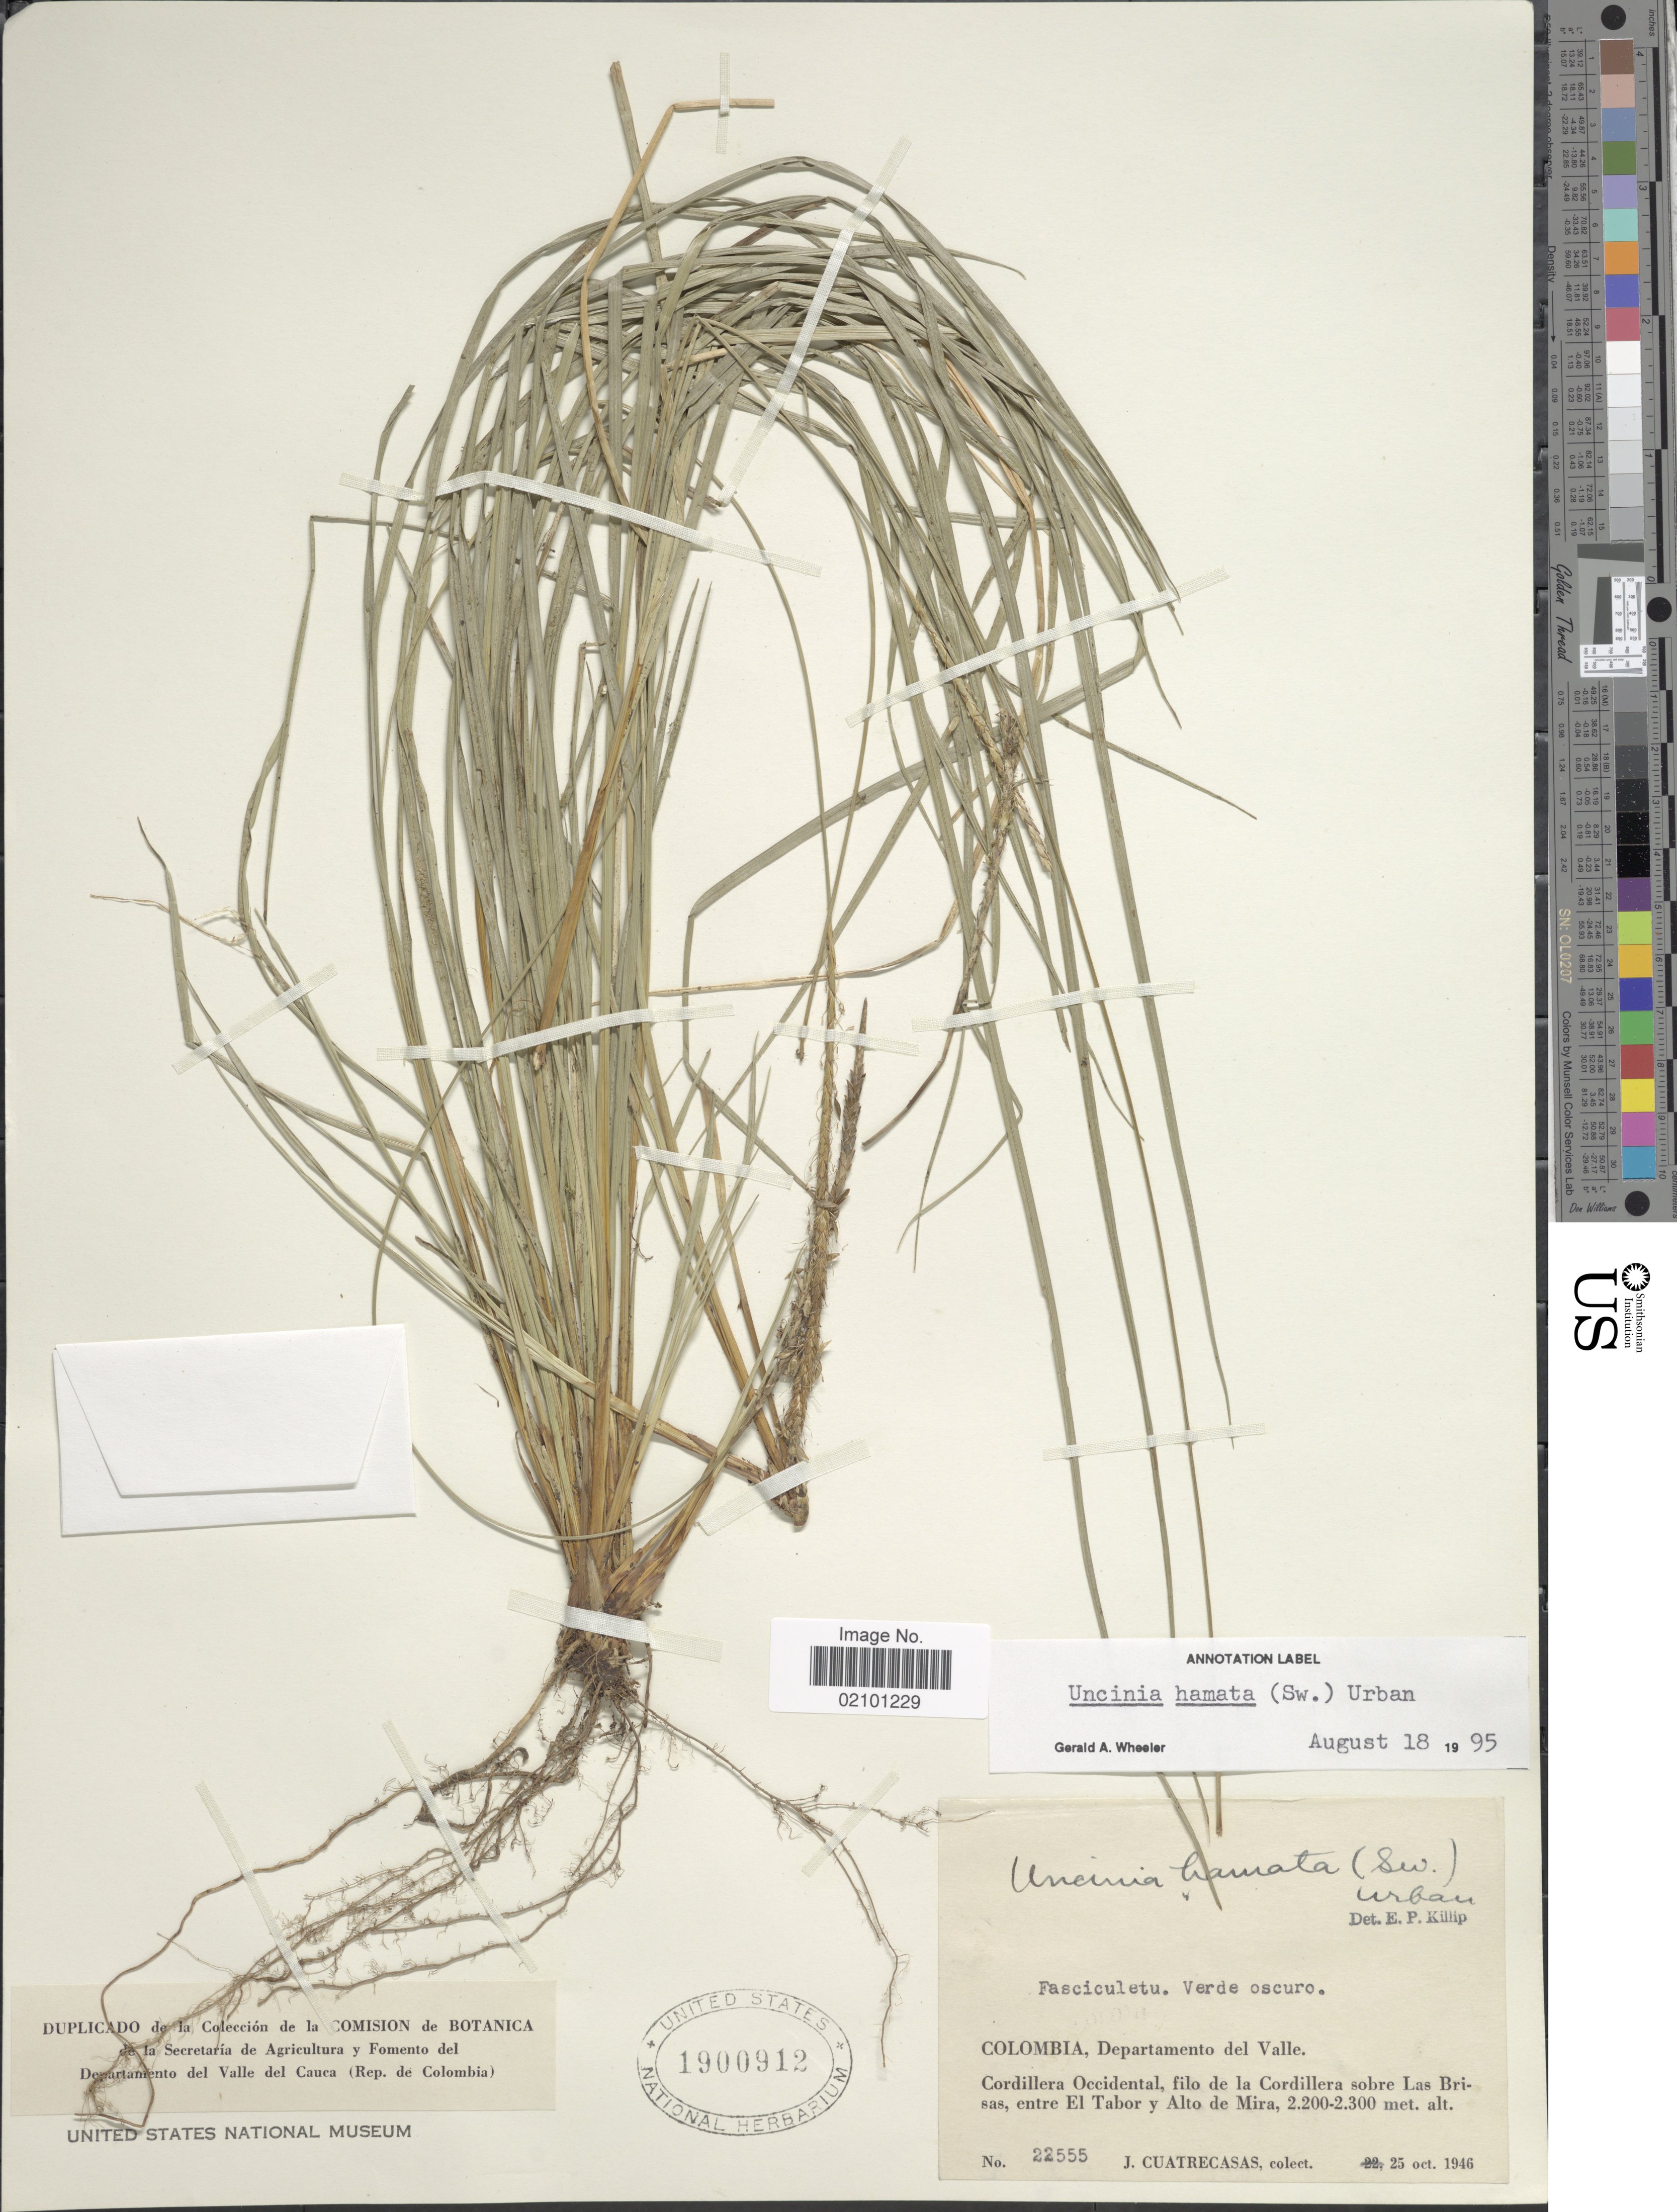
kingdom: Plantae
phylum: Tracheophyta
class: Liliopsida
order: Poales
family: Cyperaceae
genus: Carex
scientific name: Carex hamata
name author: Sw.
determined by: Strong, M. T., (US), Smithsonian Institution - National Museum of Natural History (UNITED STATES)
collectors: J. Cuatrecasas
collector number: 22555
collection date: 1946-10-25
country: Colombia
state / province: Valle del Cauca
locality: Departamento del Valle. Cordillera Occidental, filo de la Cordillera sobre Las Brisas, entre El Tabor y Alto de Mira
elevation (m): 2200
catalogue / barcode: US 1900912